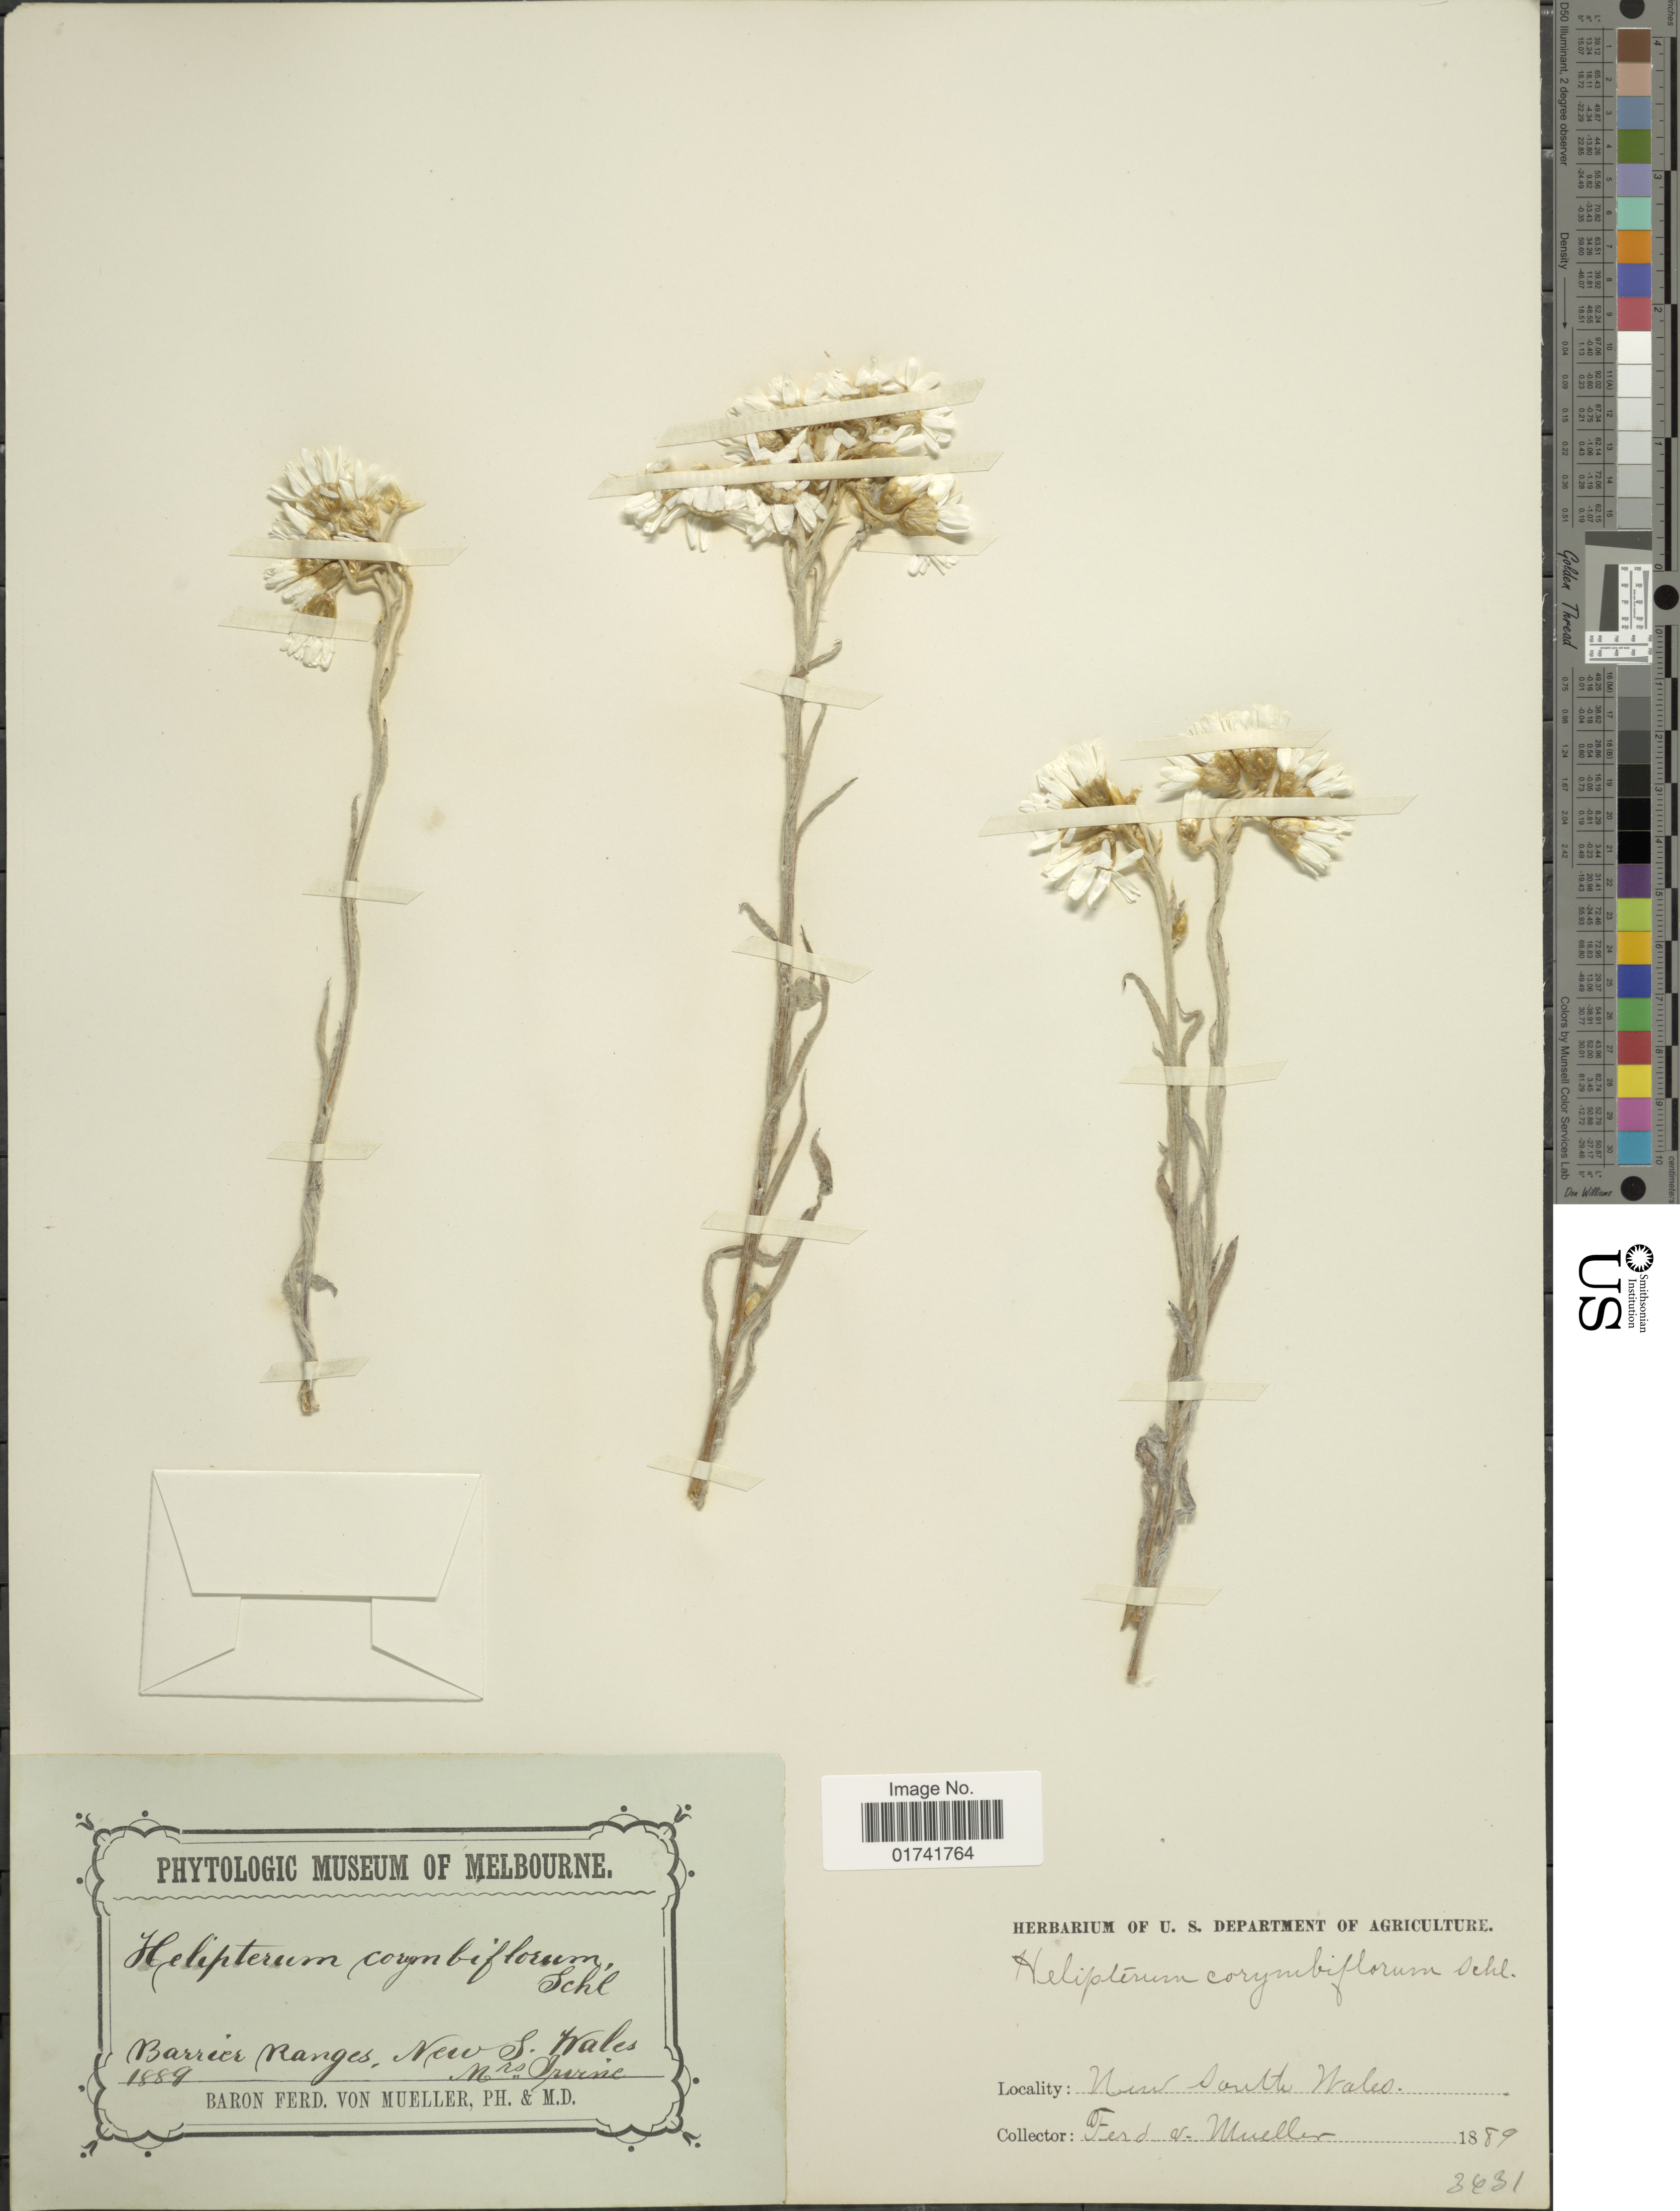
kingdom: Plantae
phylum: Tracheophyta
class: Magnoliopsida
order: Asterales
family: Asteraceae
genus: Rhodanthe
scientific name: Rhodanthe corymbiflora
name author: (Schltdl.) Paul G. Wilson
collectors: F. von Mueller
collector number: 3631?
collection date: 1889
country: Australia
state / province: New South Wales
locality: Barrier Ranges.